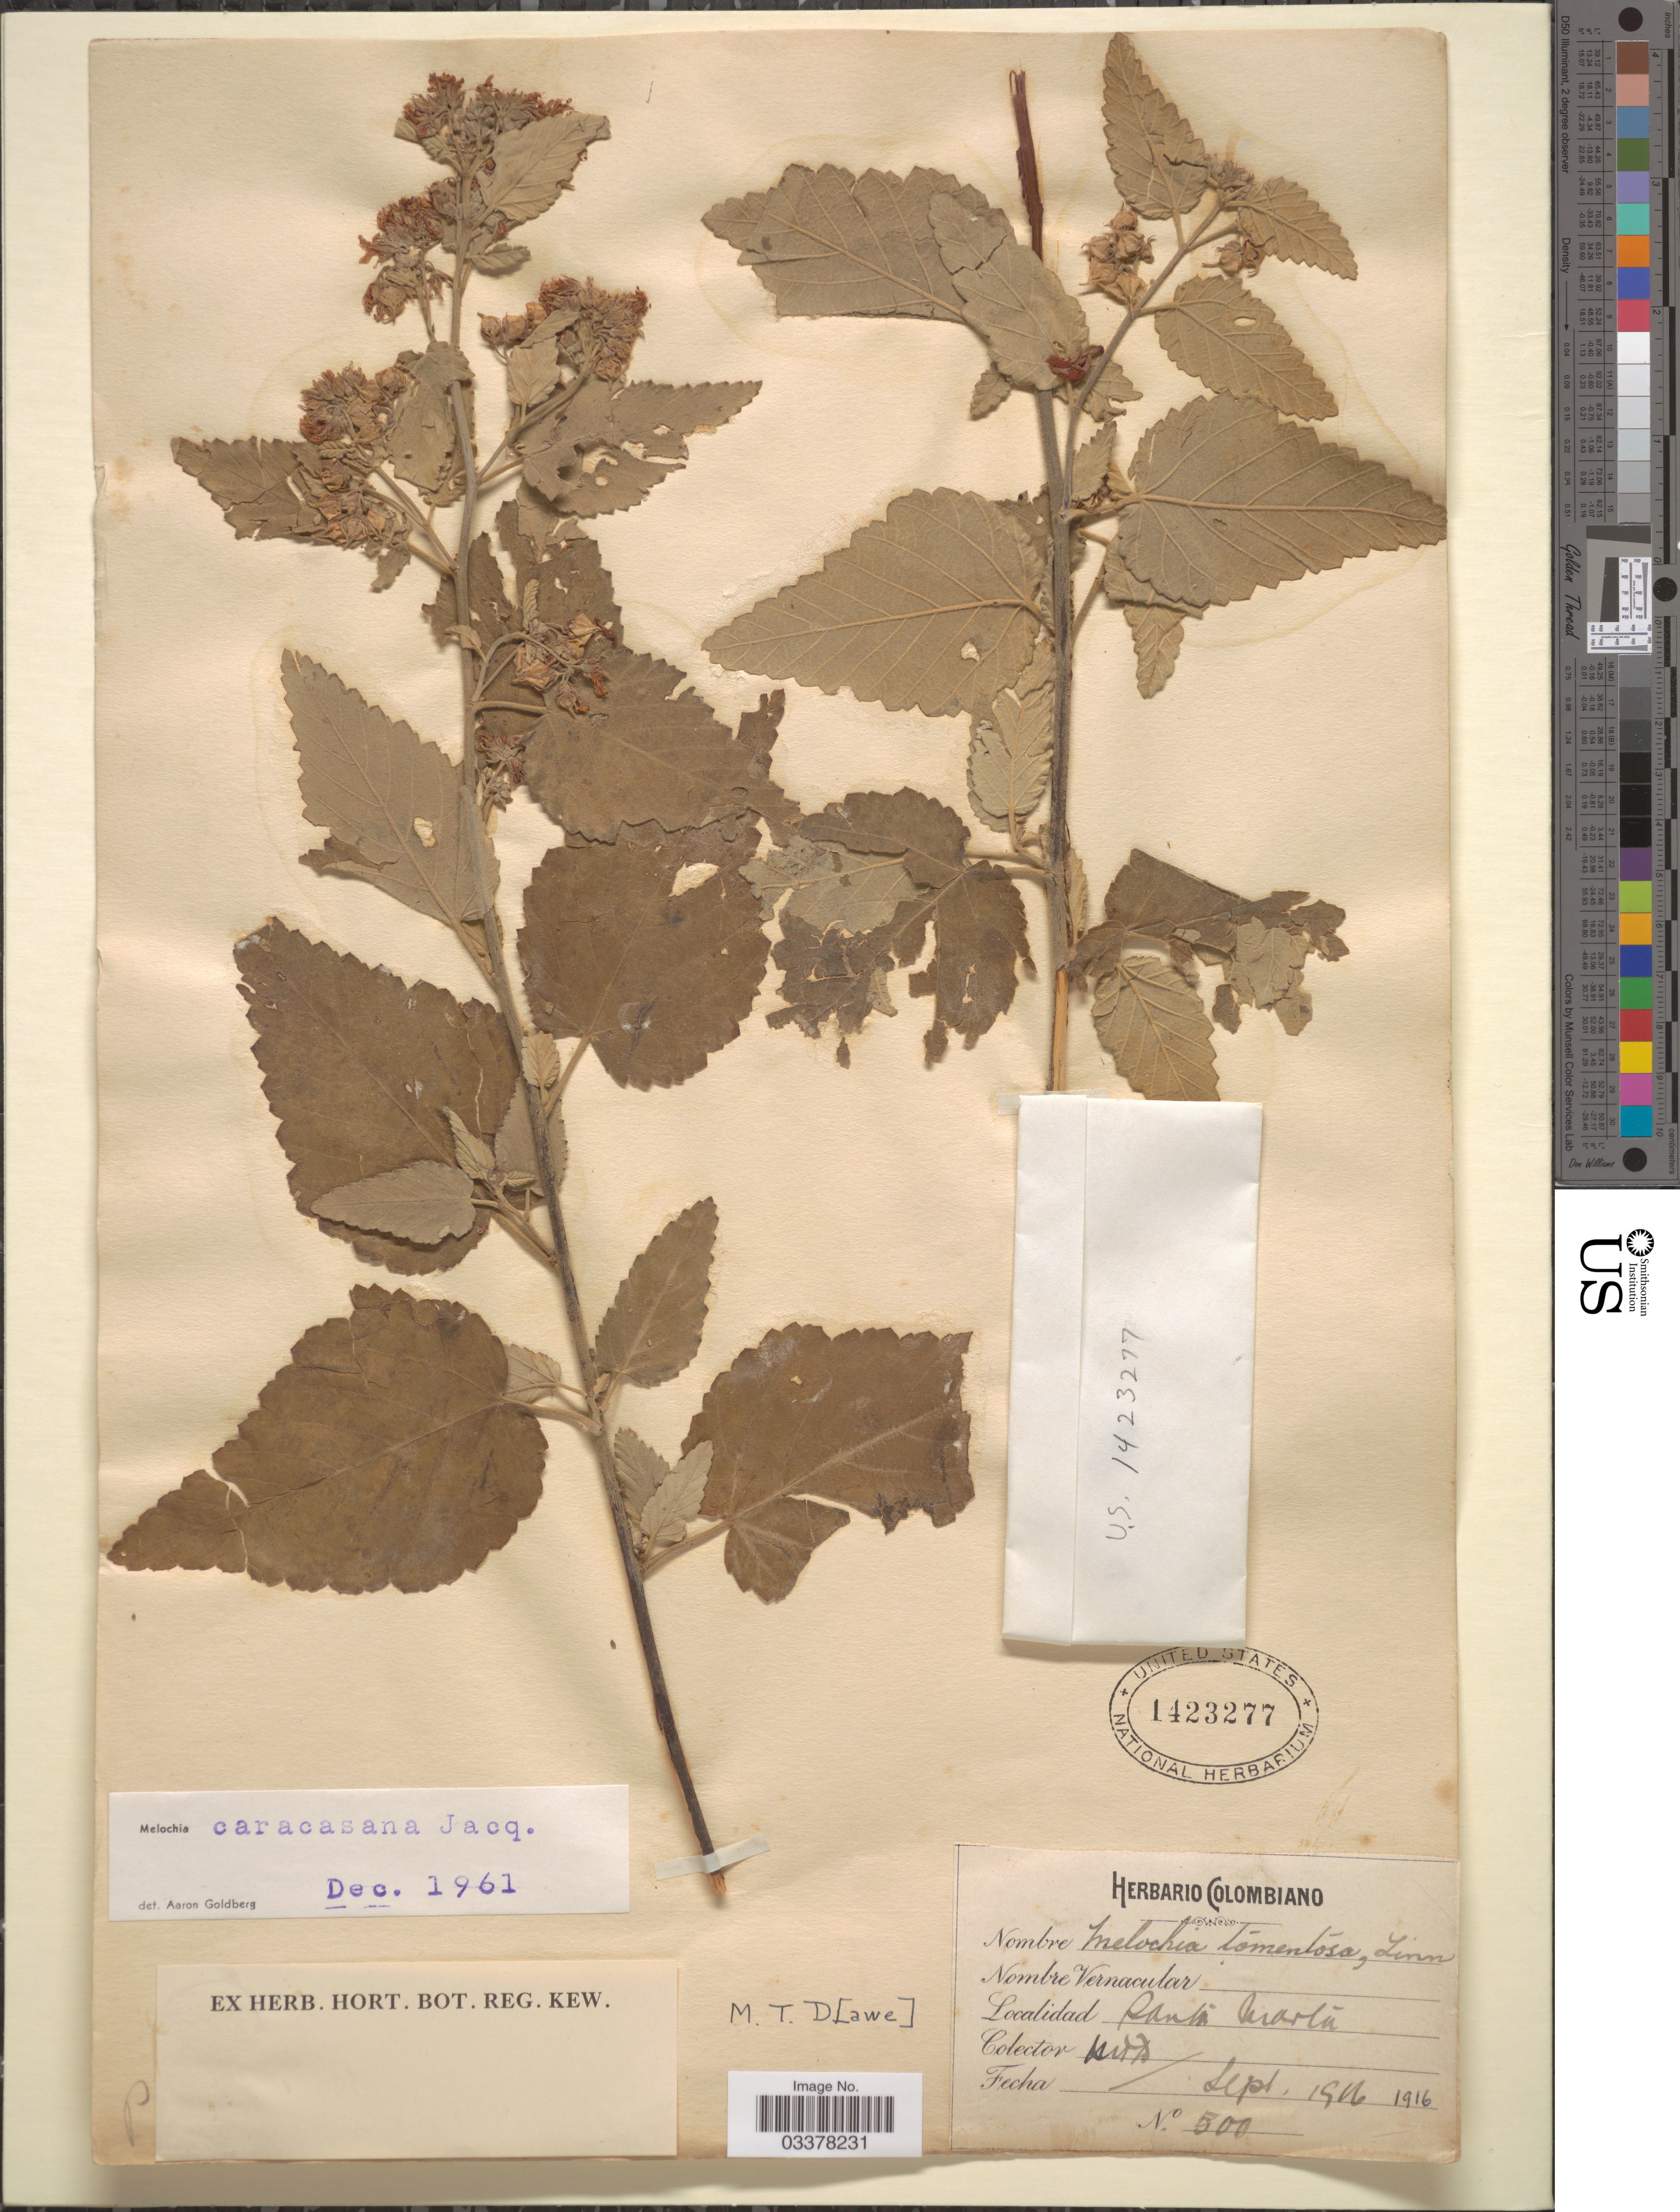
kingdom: Plantae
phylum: Tracheophyta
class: Magnoliopsida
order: Malvales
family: Malvaceae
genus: Melochia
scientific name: Melochia caracasana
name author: Jacq.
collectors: M. T. Dawe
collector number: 500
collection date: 1916-09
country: Colombia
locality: Santa Marta.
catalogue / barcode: US 1423277